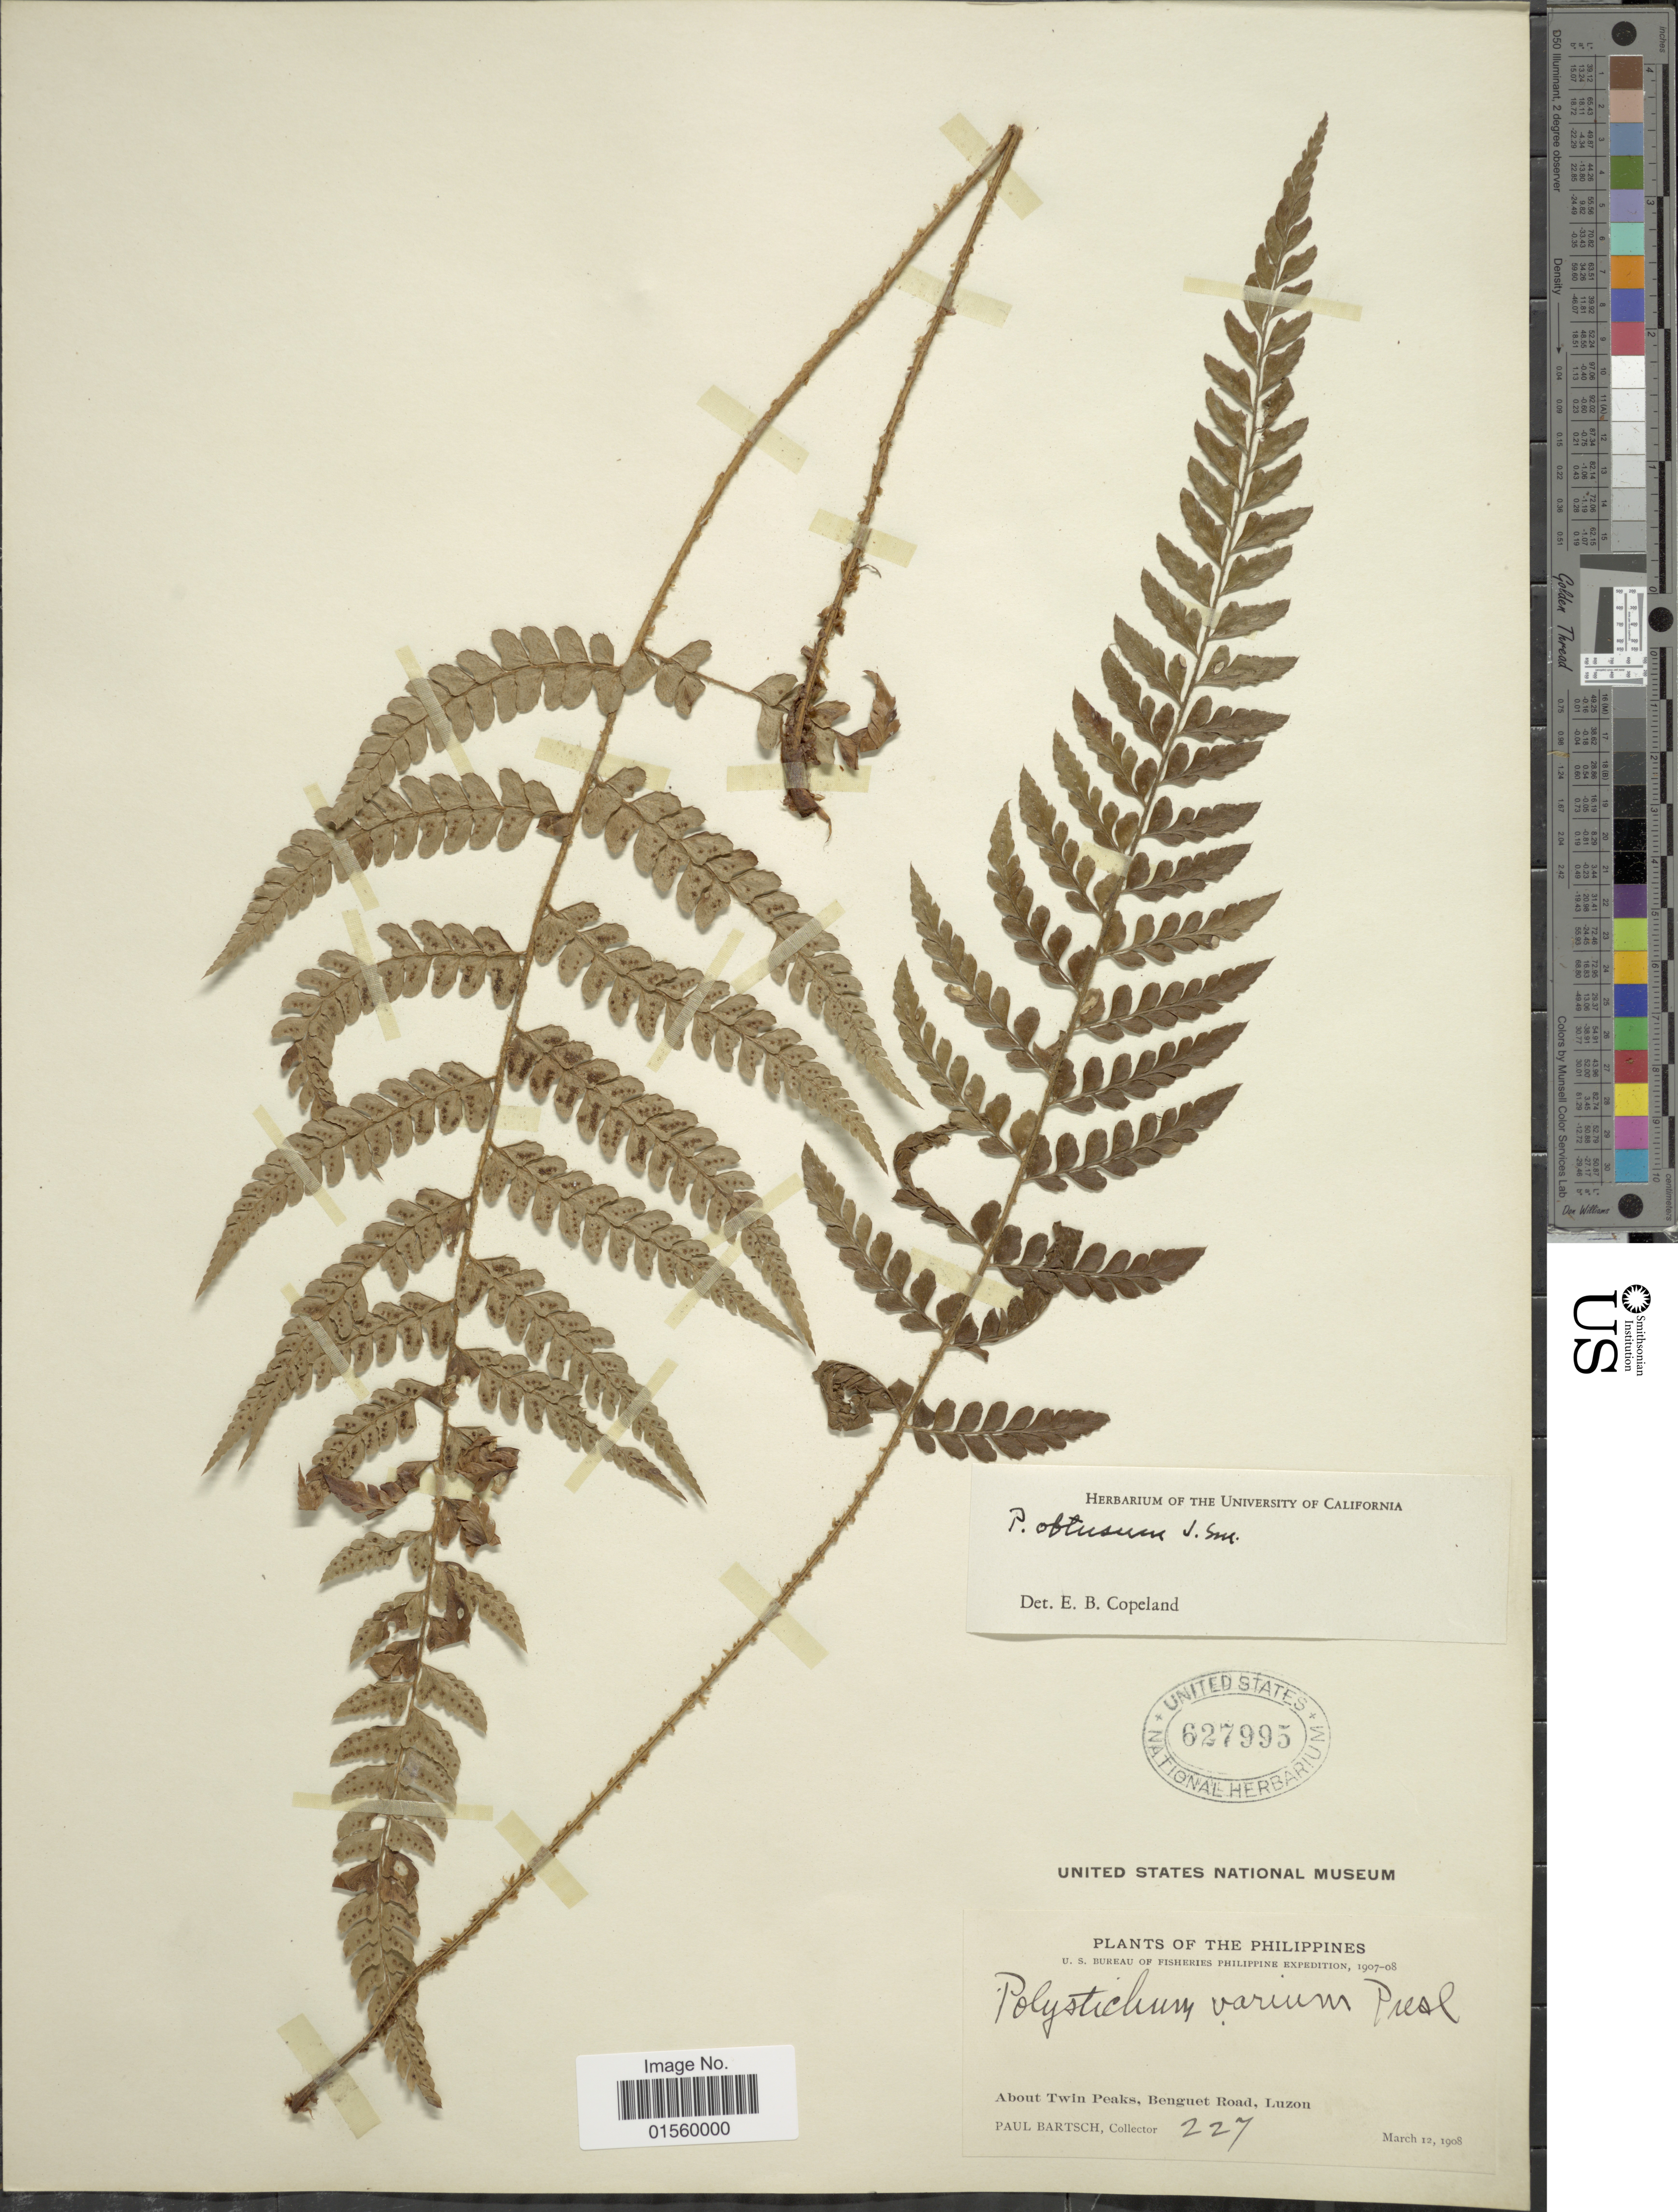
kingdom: Plantae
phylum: Tracheophyta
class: Polypodiopsida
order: Polypodiales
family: Dryopteridaceae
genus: Polystichum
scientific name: Polystichum obtusum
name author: J. Sm.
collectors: P. Bartsch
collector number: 227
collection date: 1908-03-12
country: Philippines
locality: About Twin Peaks, Benguet Road, Luzon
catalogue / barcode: US 627995